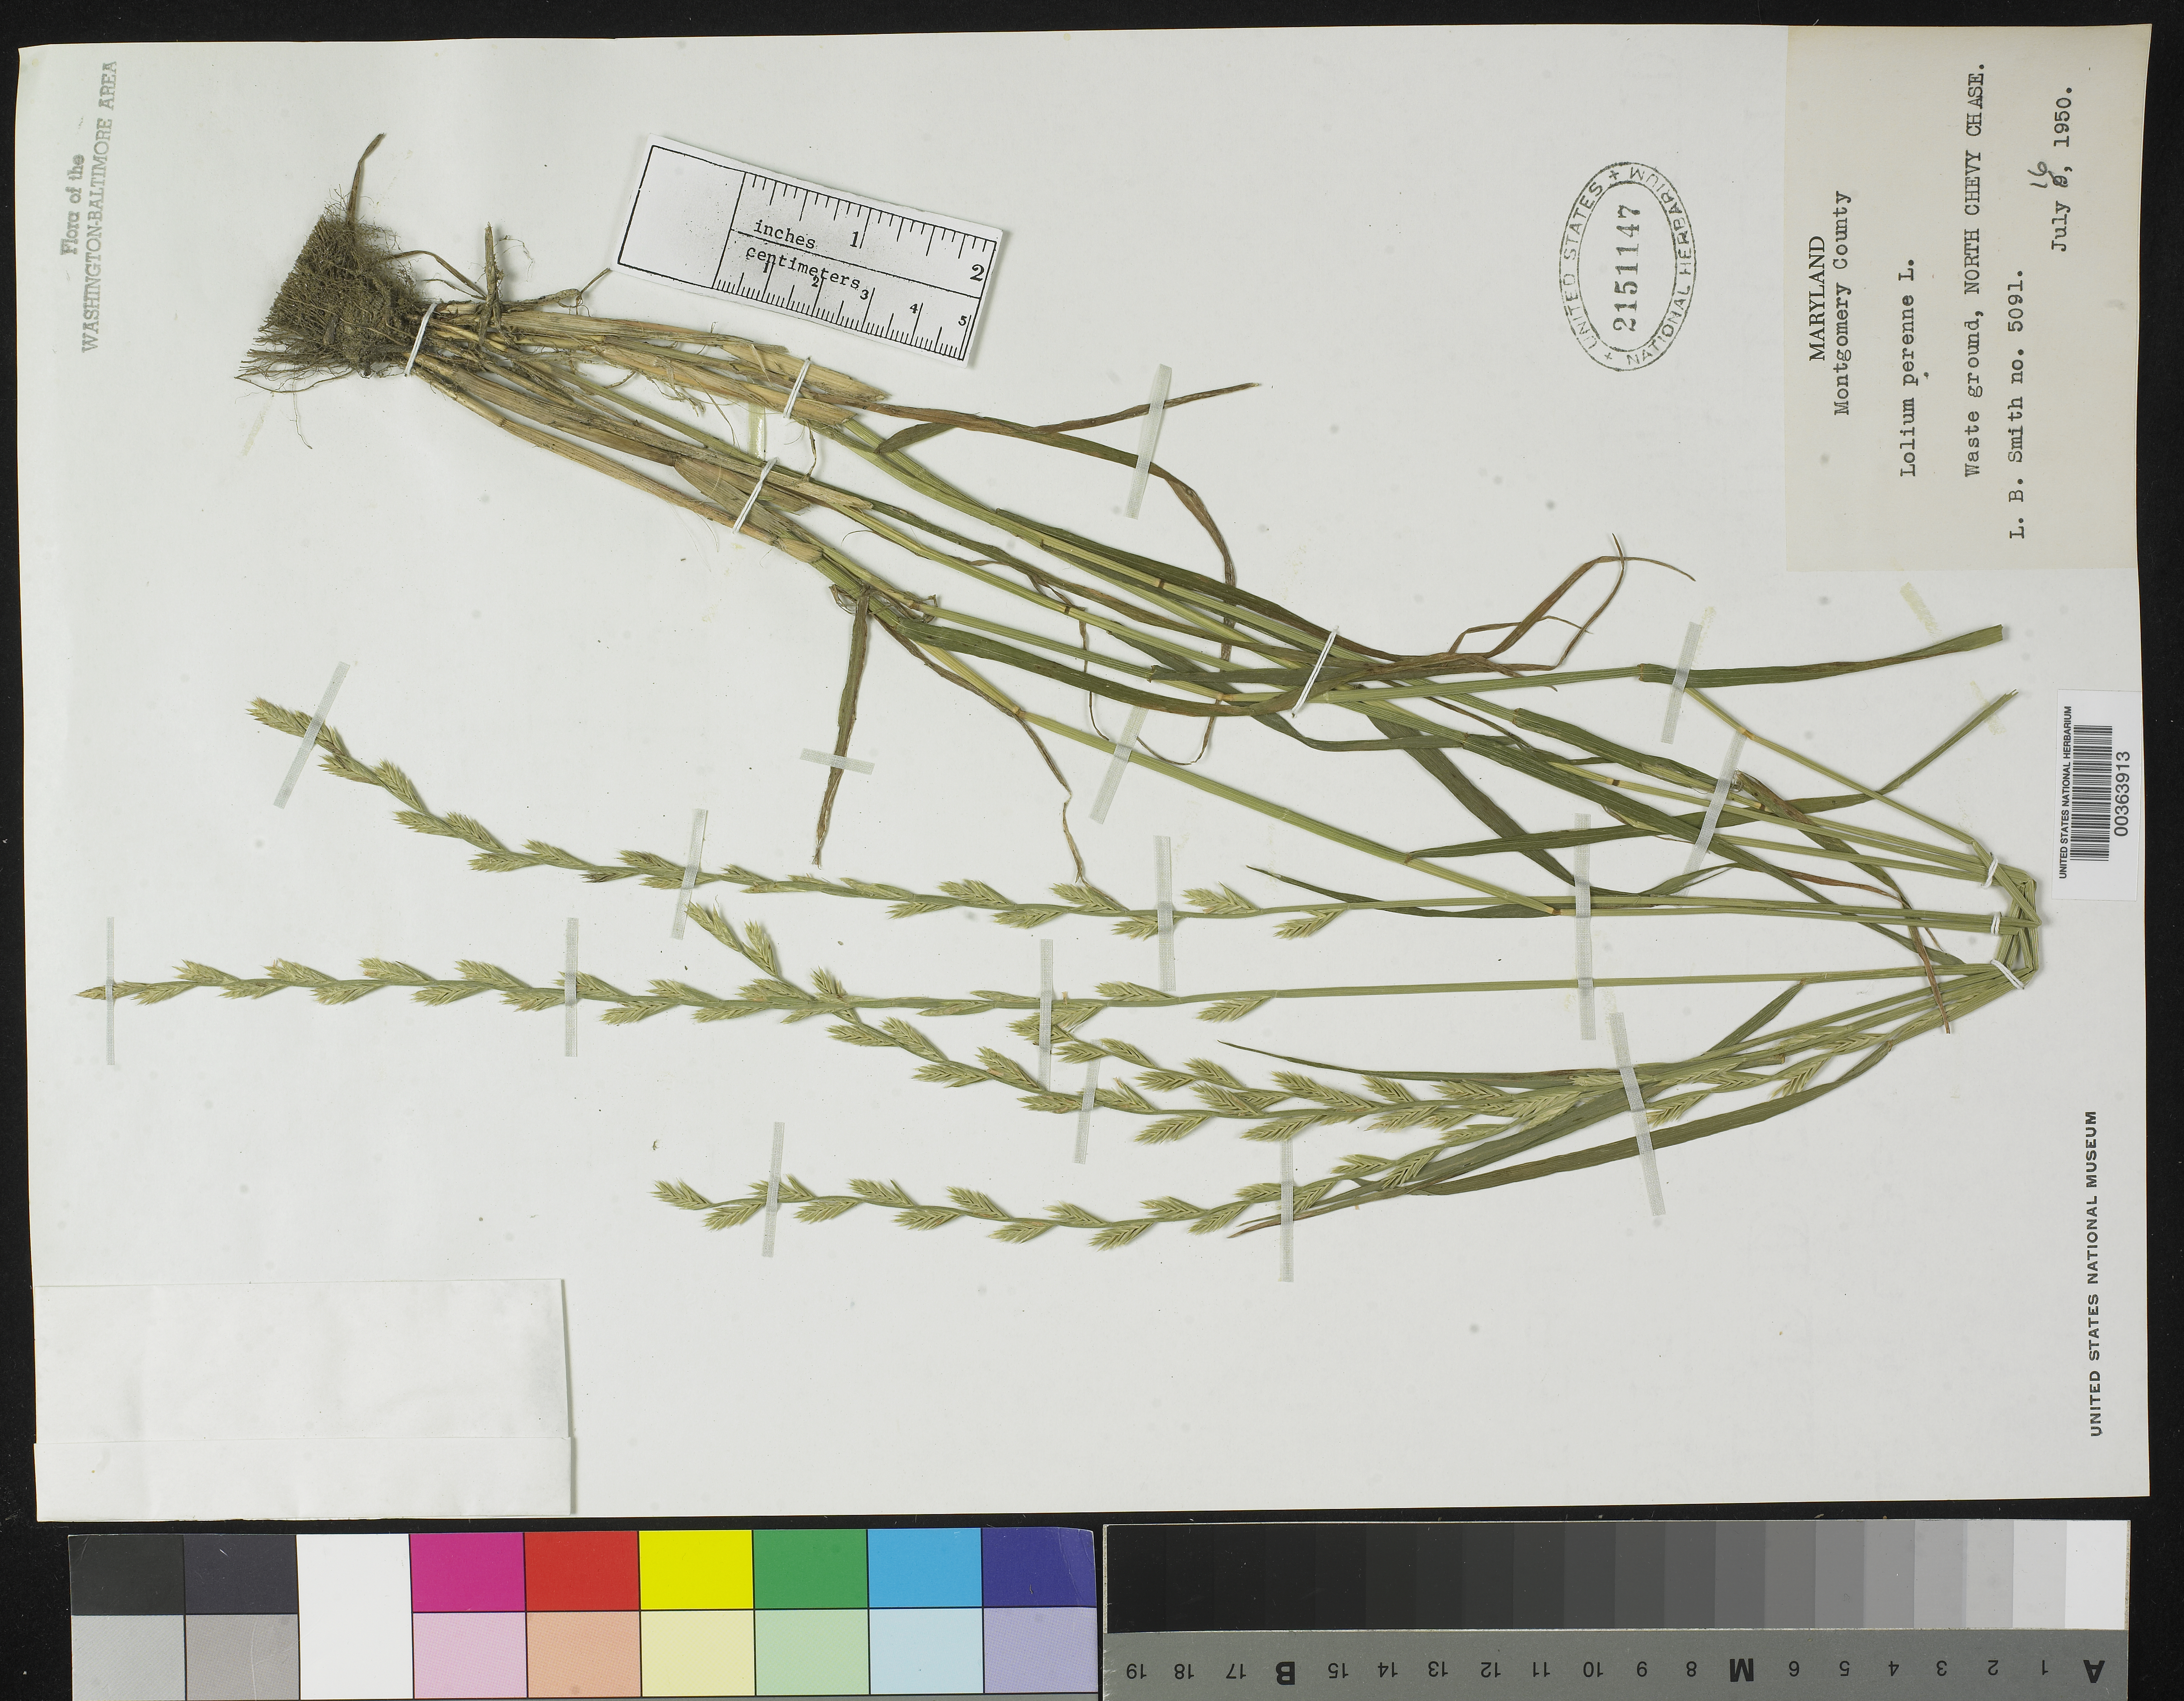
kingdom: Plantae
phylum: Tracheophyta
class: Liliopsida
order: Poales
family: Poaceae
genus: Lolium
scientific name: Lolium perenne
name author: L.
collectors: L. Smith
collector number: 5091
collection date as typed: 16 Jul 1950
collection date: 1950-07-16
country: United States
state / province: Maryland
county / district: Montgomery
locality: North Chevy Chase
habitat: Waste ground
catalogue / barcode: US 2151147